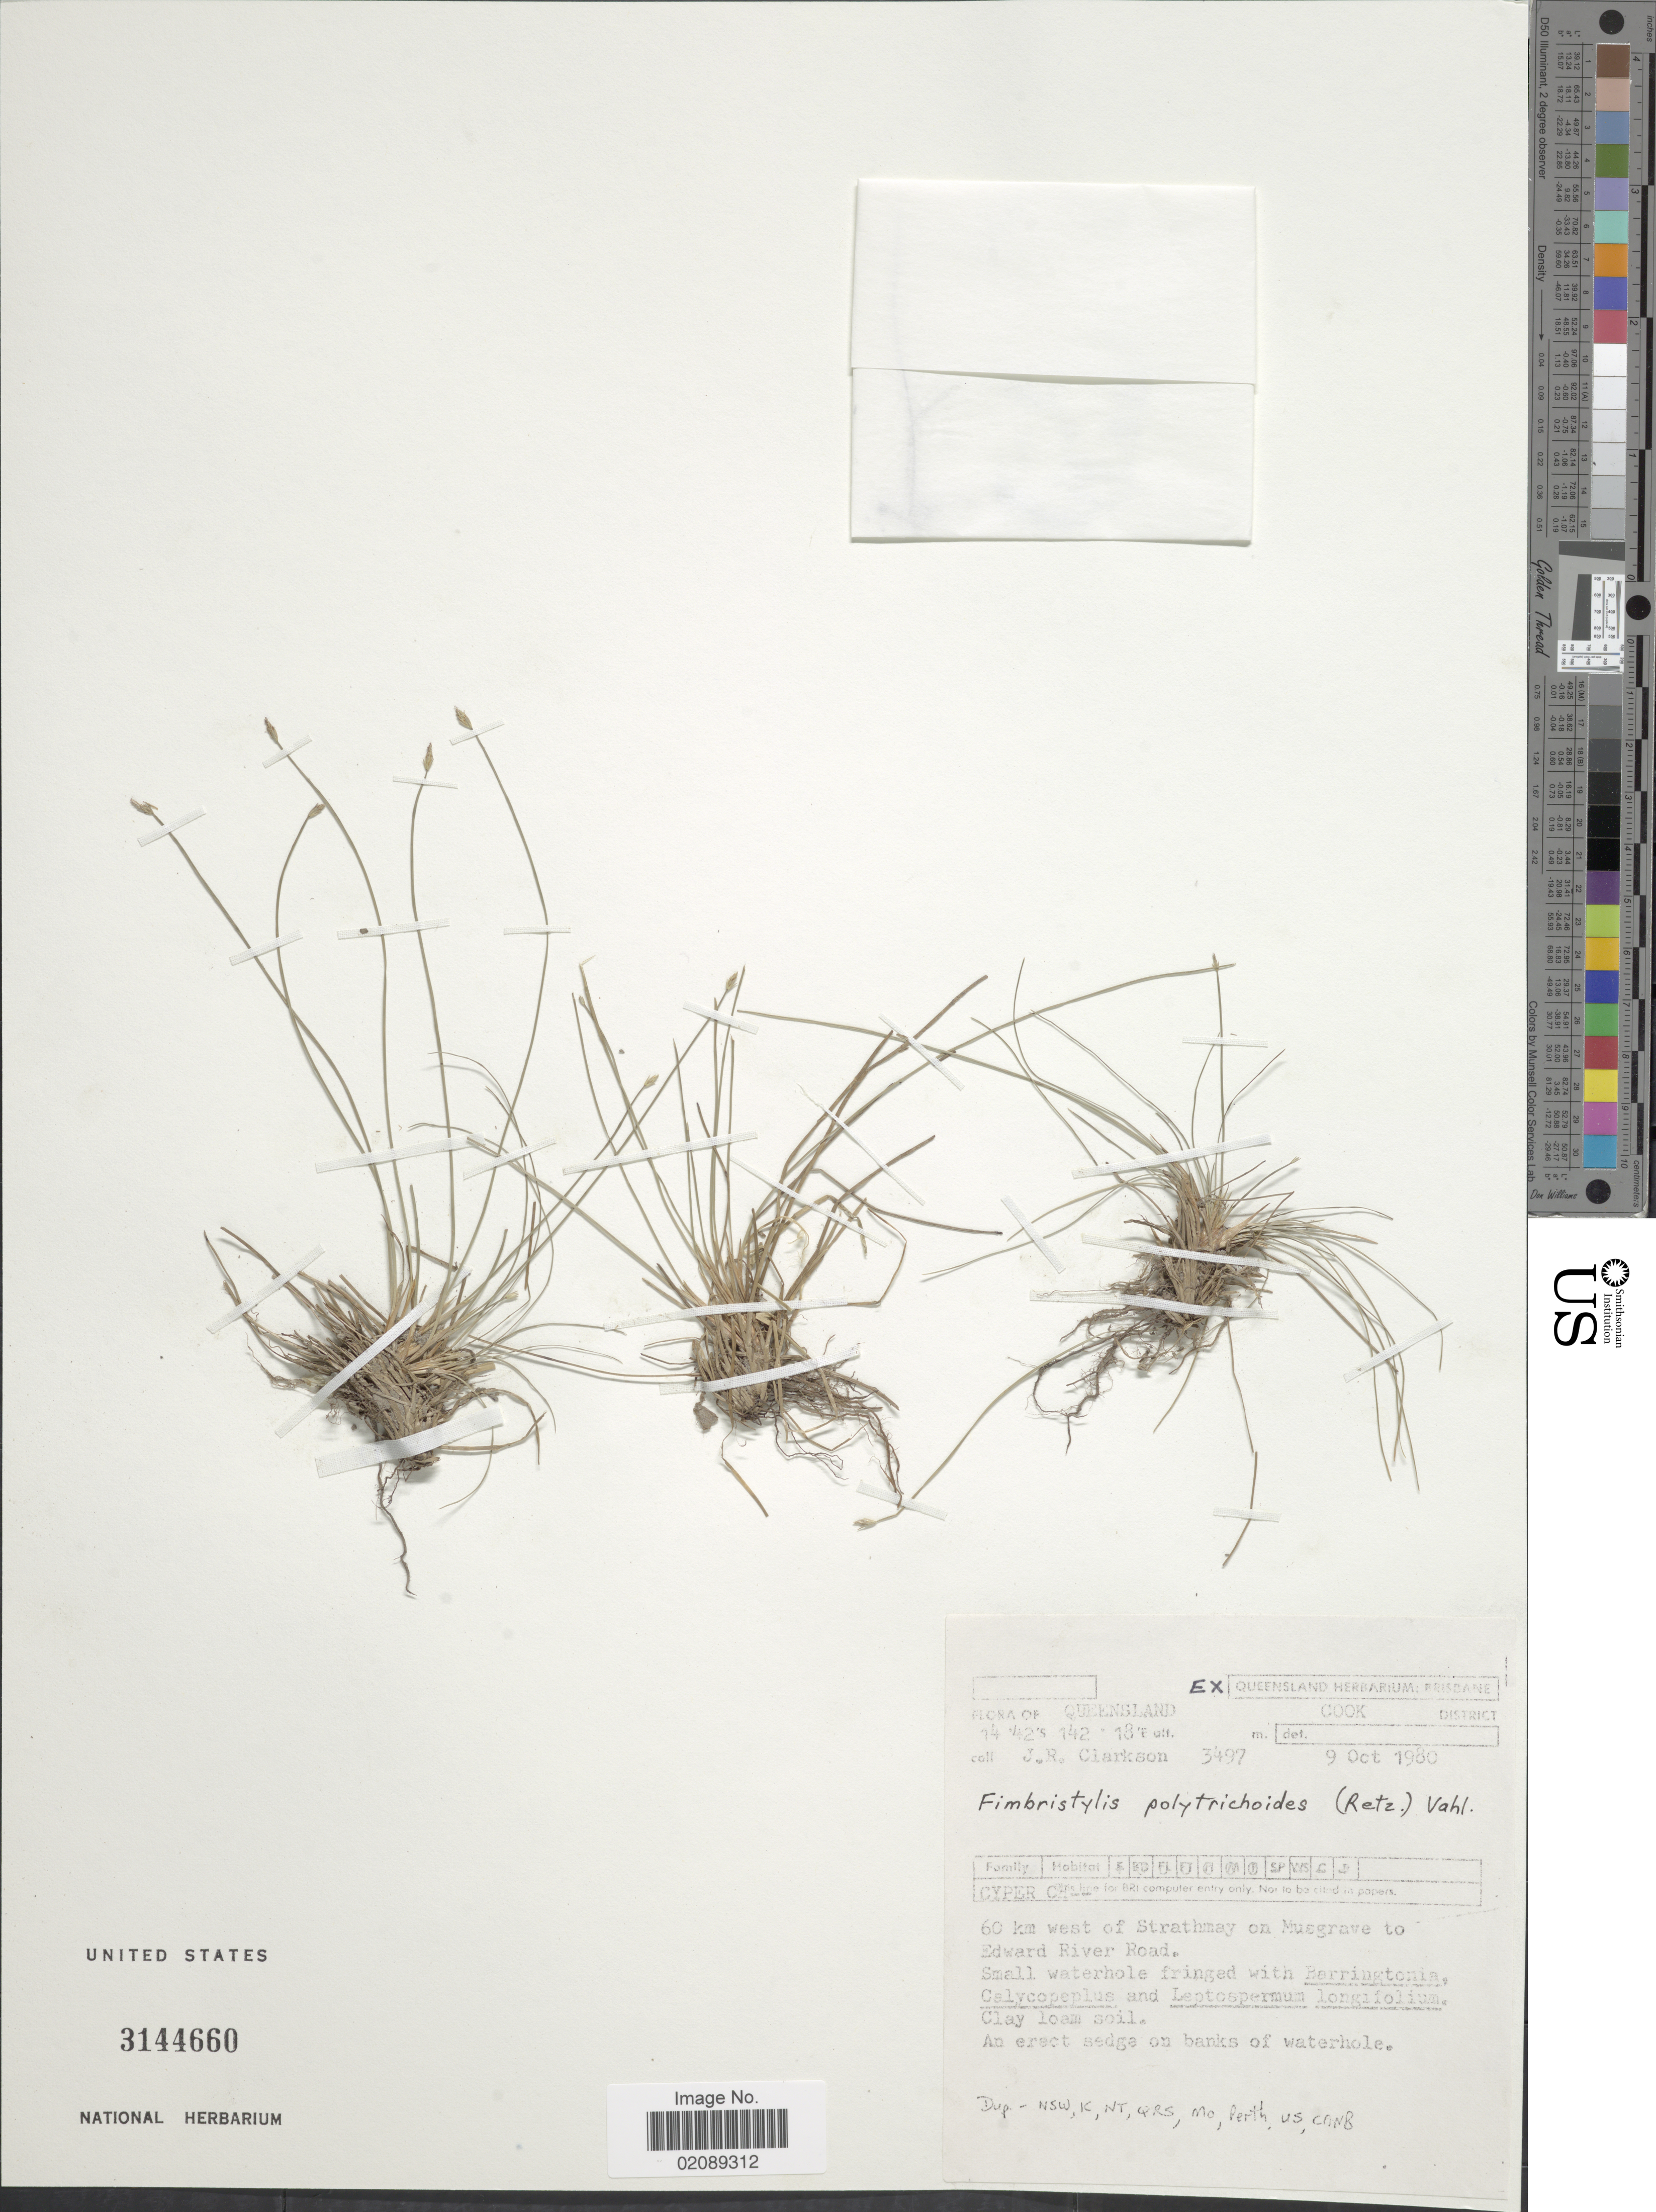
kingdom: Plantae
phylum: Tracheophyta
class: Liliopsida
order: Poales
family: Cyperaceae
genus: Fimbristylis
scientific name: Fimbristylis polytrichoides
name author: (Retz.) Vahl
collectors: J. Clarkson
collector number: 3497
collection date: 1980-10-09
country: Australia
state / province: Queensland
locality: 60 km west of Strathmay on Musgrave to Edward River Road. Cook District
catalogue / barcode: US 3144660